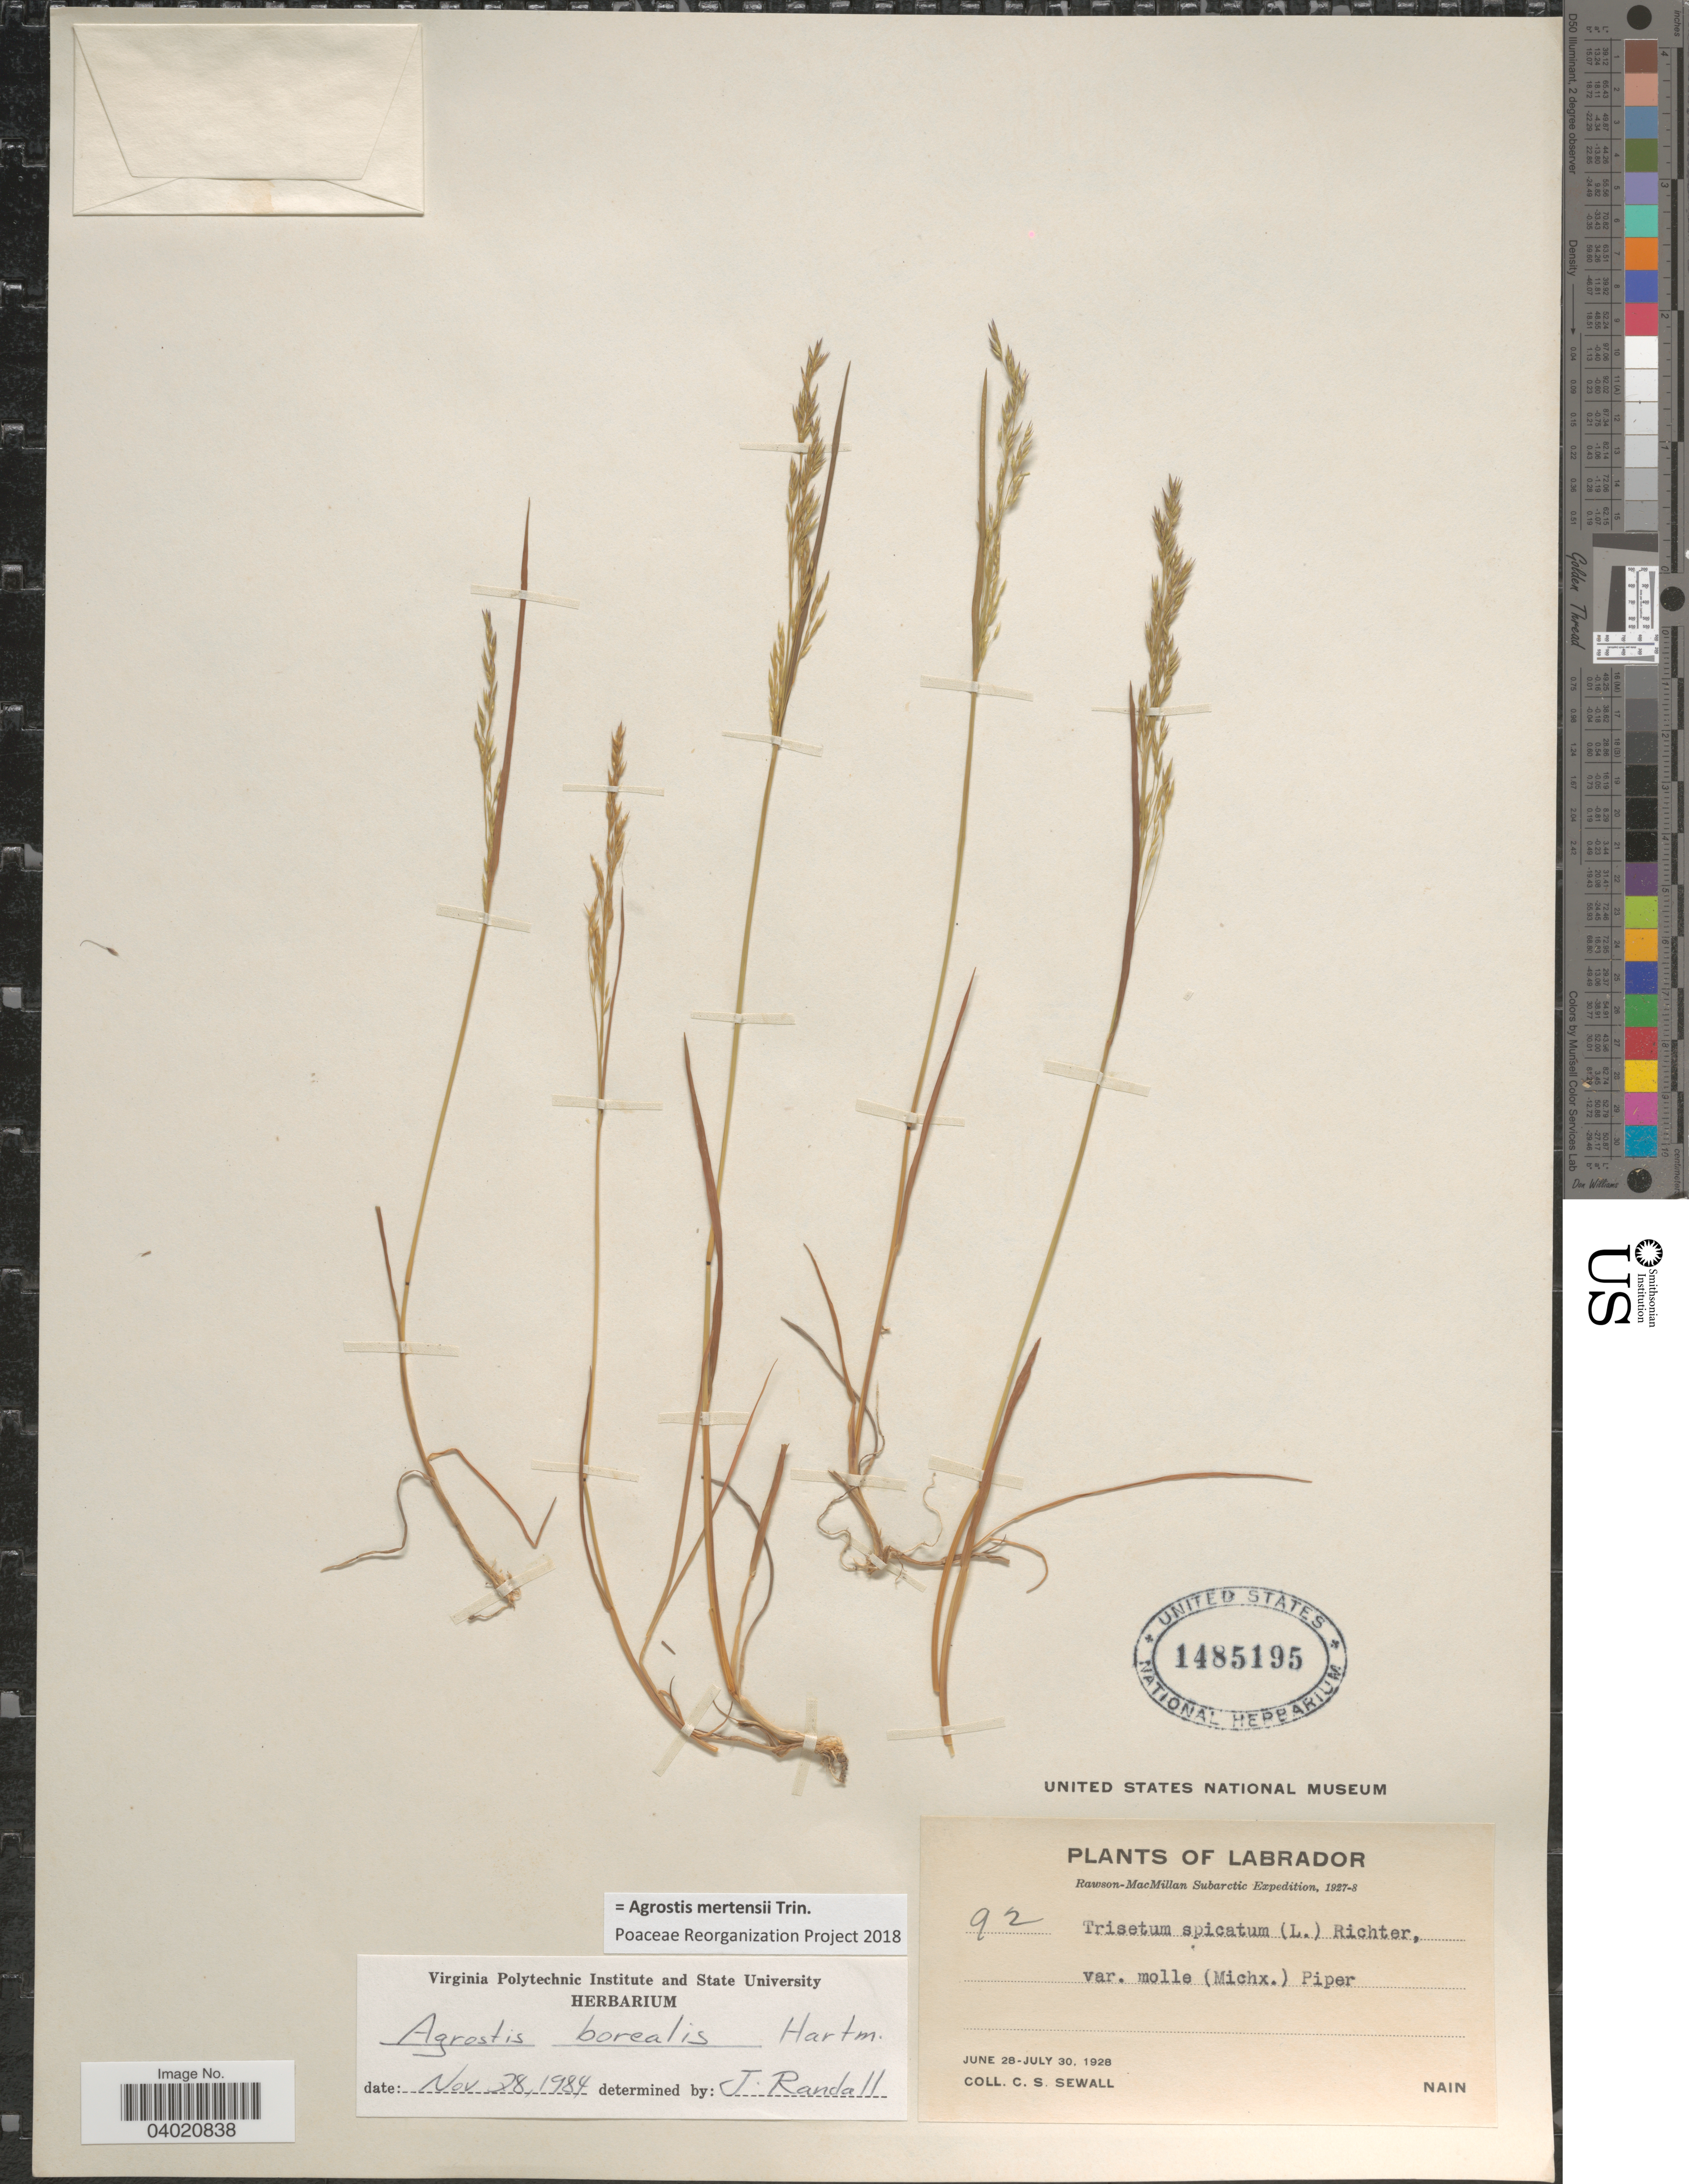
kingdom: Plantae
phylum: Tracheophyta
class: Liliopsida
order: Poales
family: Poaceae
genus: Agrostis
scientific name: Agrostis mertensii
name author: Trin.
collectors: C. Sewall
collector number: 92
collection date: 1928-06-28/1928-07-30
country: Canada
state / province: Newfoundland and Labrador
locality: Labrador. Nain.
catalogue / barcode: US 1485195